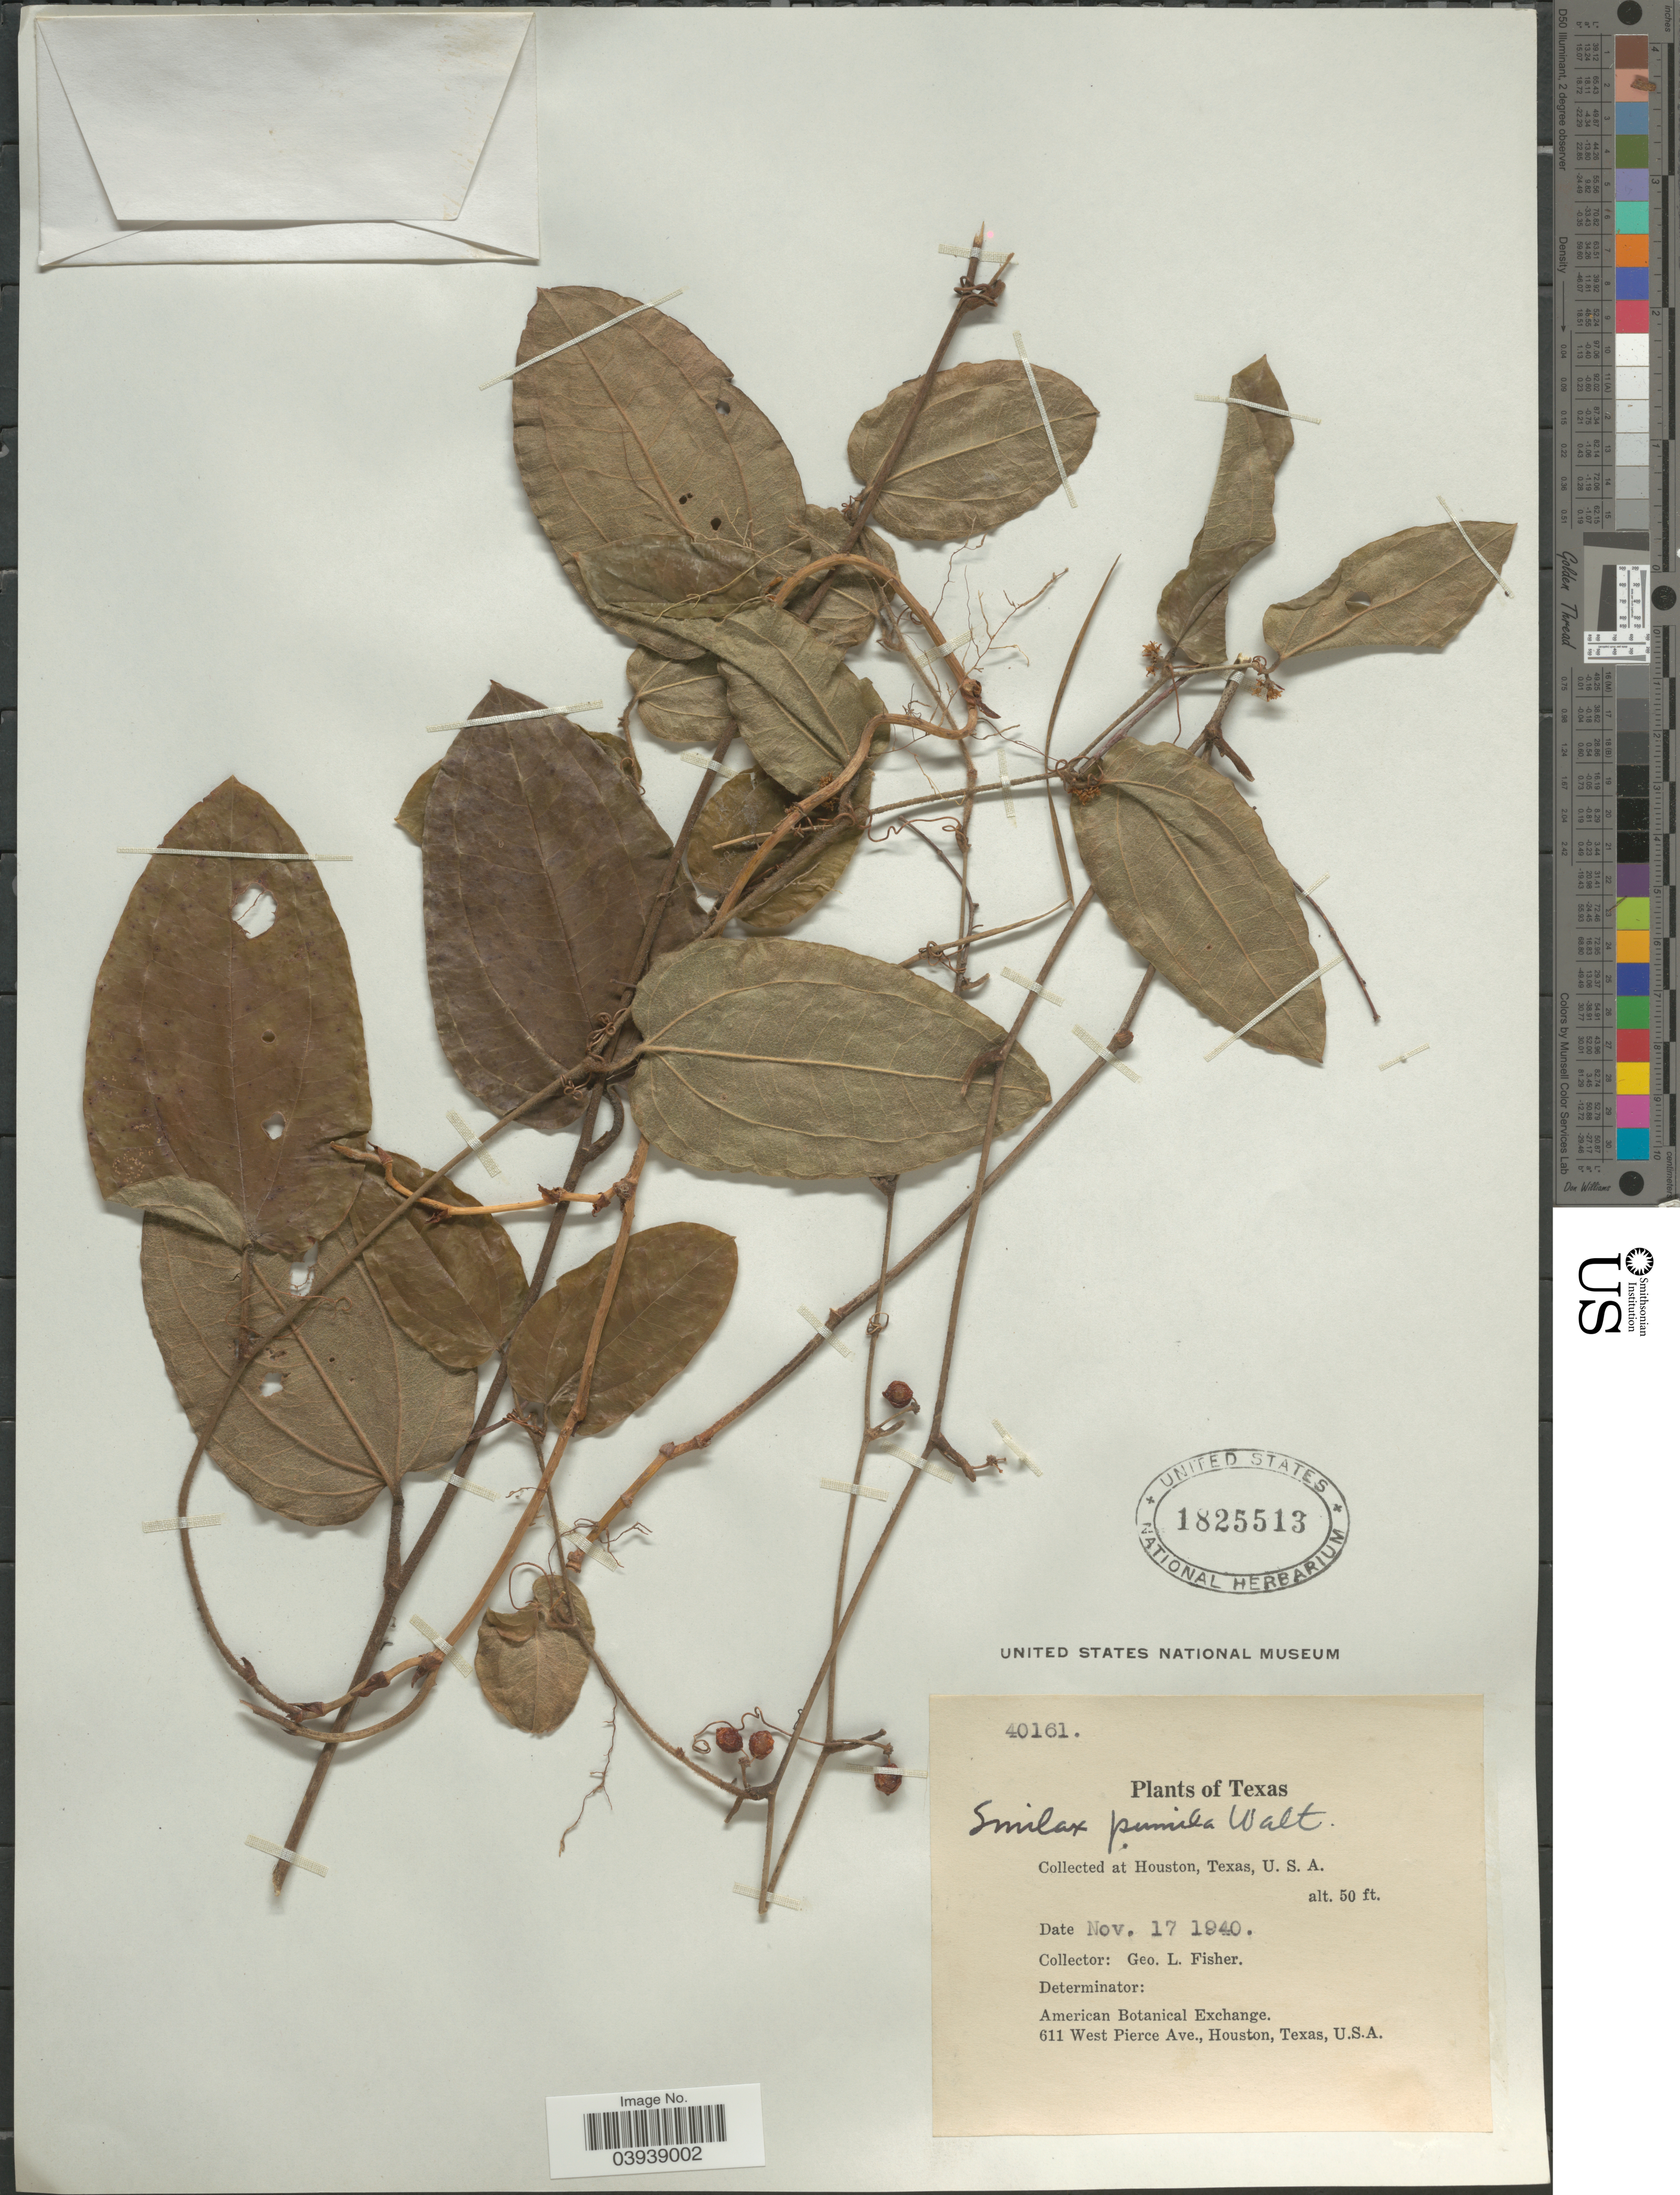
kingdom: Plantae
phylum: Tracheophyta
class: Liliopsida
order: Liliales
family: Smilacaceae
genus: Smilax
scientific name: Smilax pumila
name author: Walter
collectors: G. L. Fisher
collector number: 40161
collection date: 1940-11-17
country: United States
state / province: Texas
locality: At Houston.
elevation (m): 15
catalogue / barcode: US 1825513